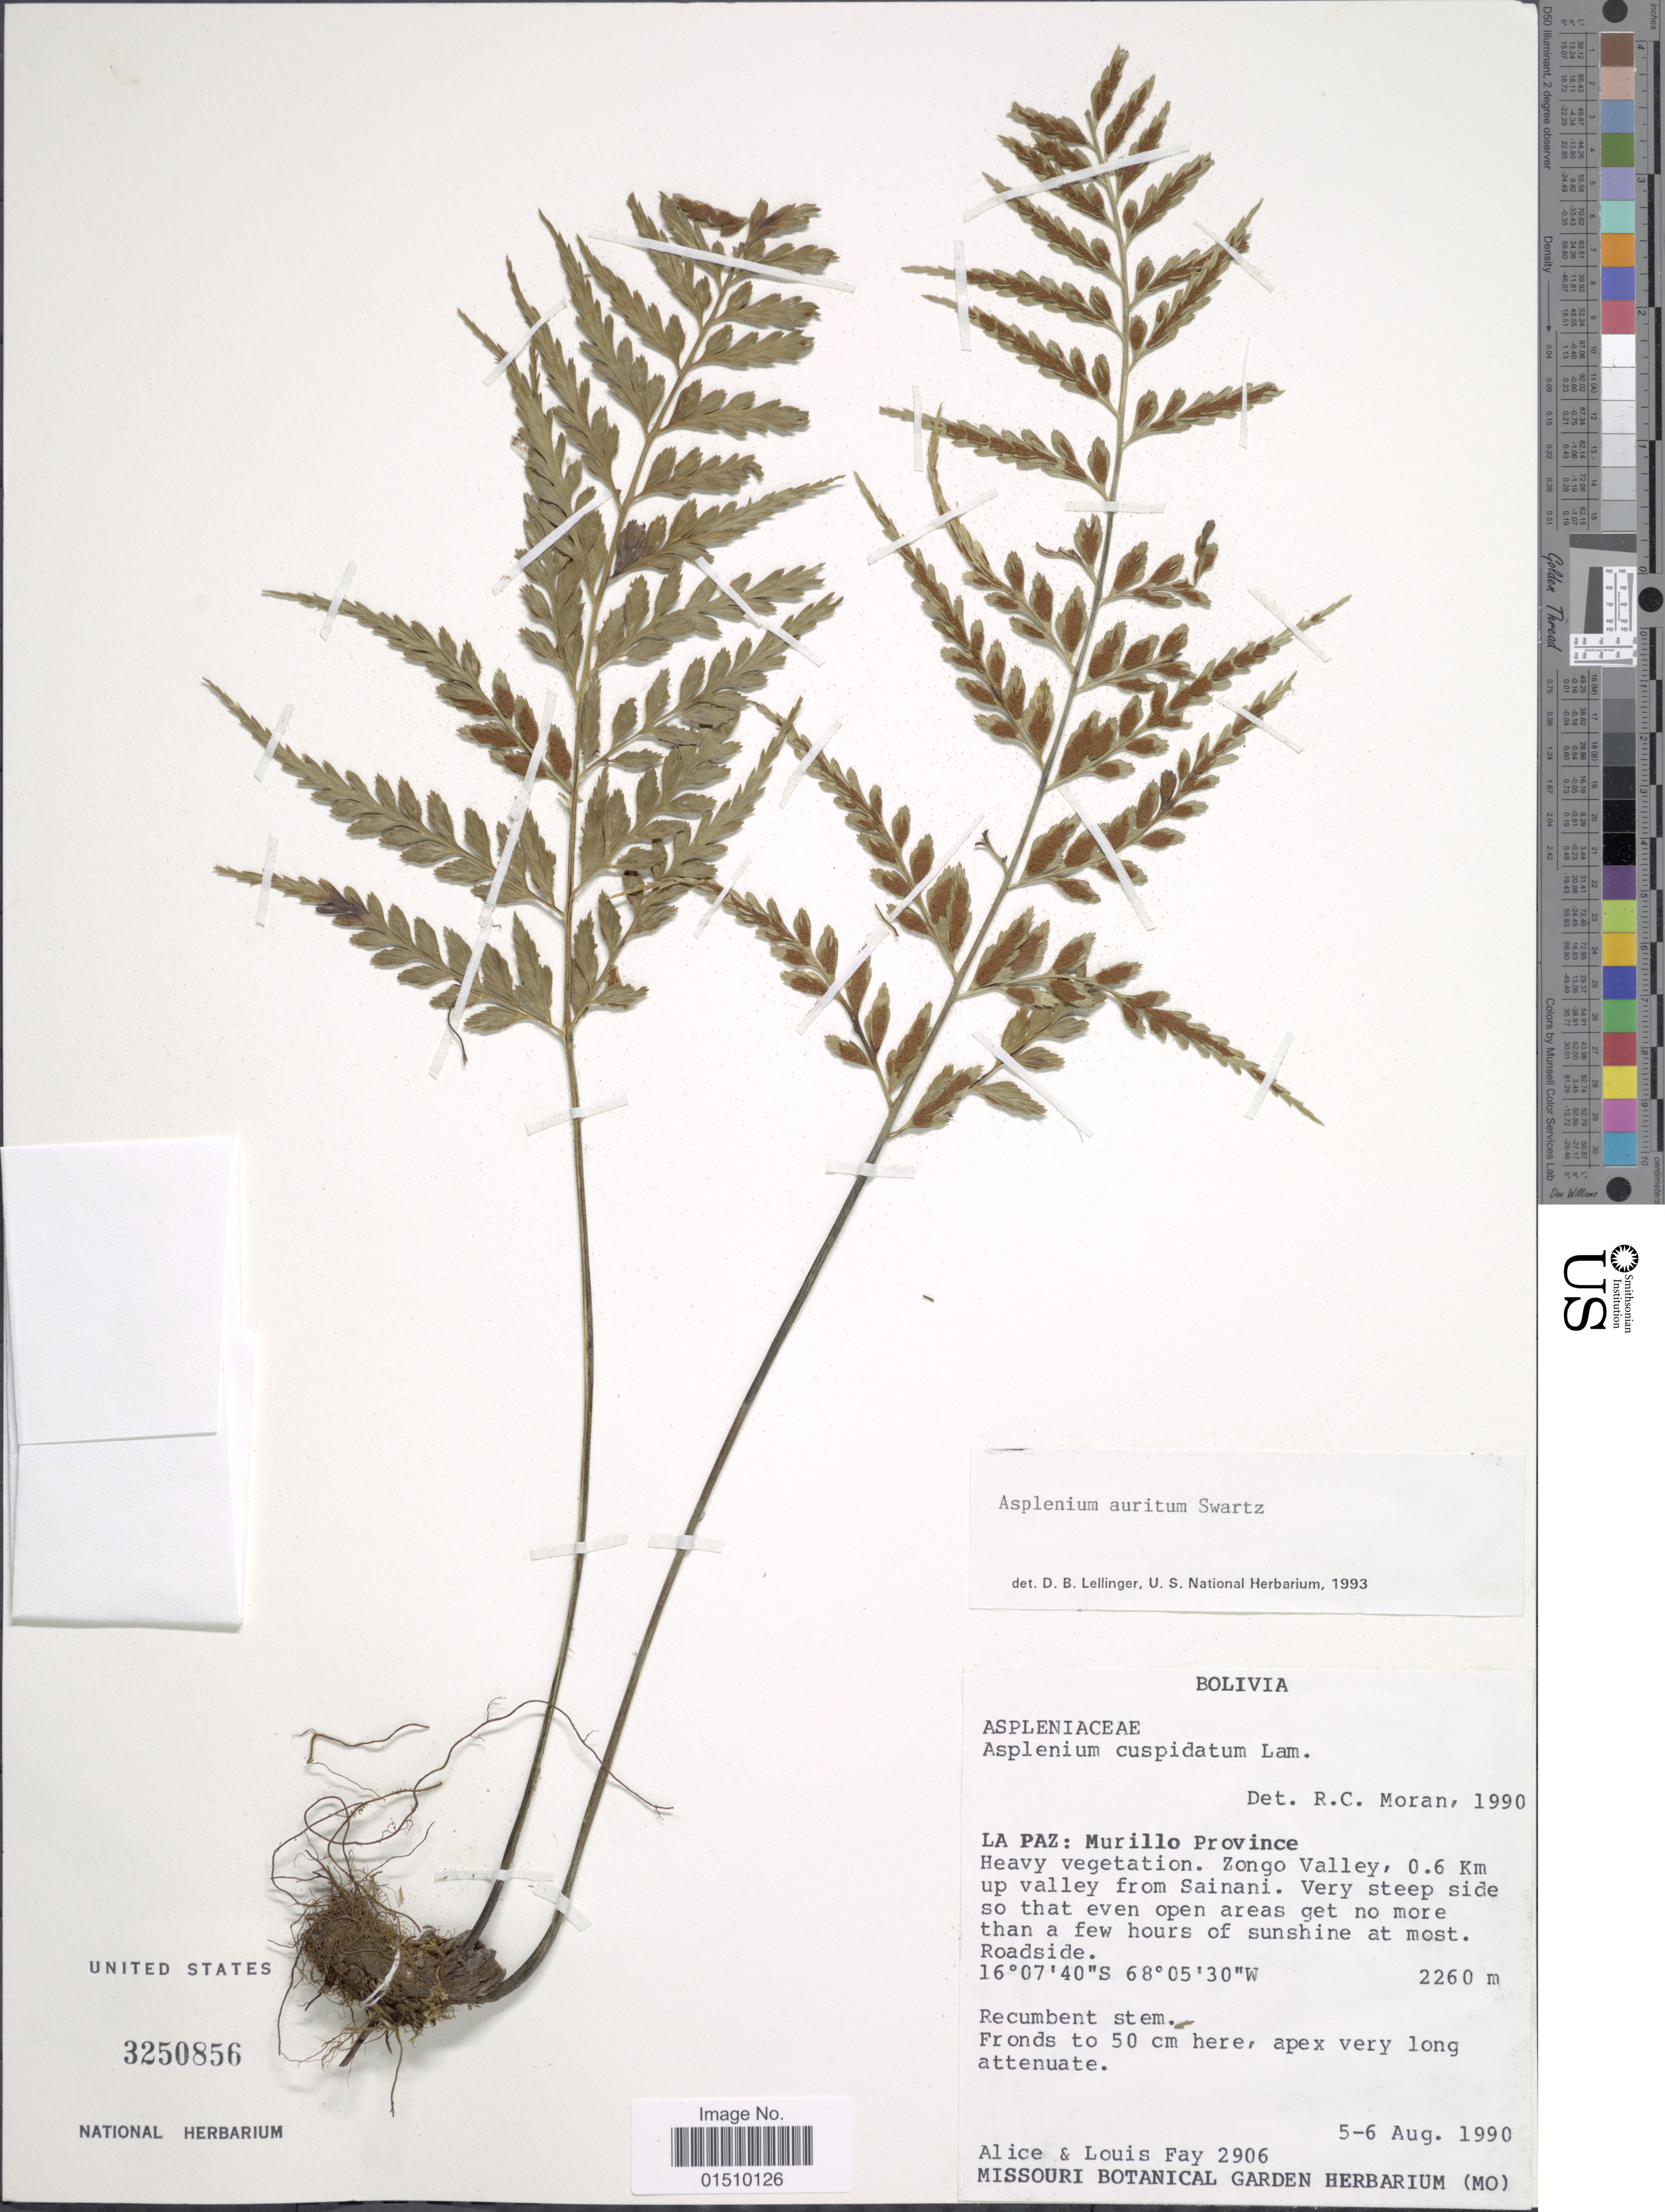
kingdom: Plantae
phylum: Tracheophyta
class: Polypodiopsida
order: Polypodiales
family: Aspleniaceae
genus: Asplenium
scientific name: Asplenium auritum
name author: Sw.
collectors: A. Fay & L. Fay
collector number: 2906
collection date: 1990-08-05/1990-08-06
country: Bolivia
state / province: La Paz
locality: Bolivia, La Paz: Murillo Province, Zongo Valley, 0.6 Km up valley from Sainani.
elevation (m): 2260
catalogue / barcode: US 3250856